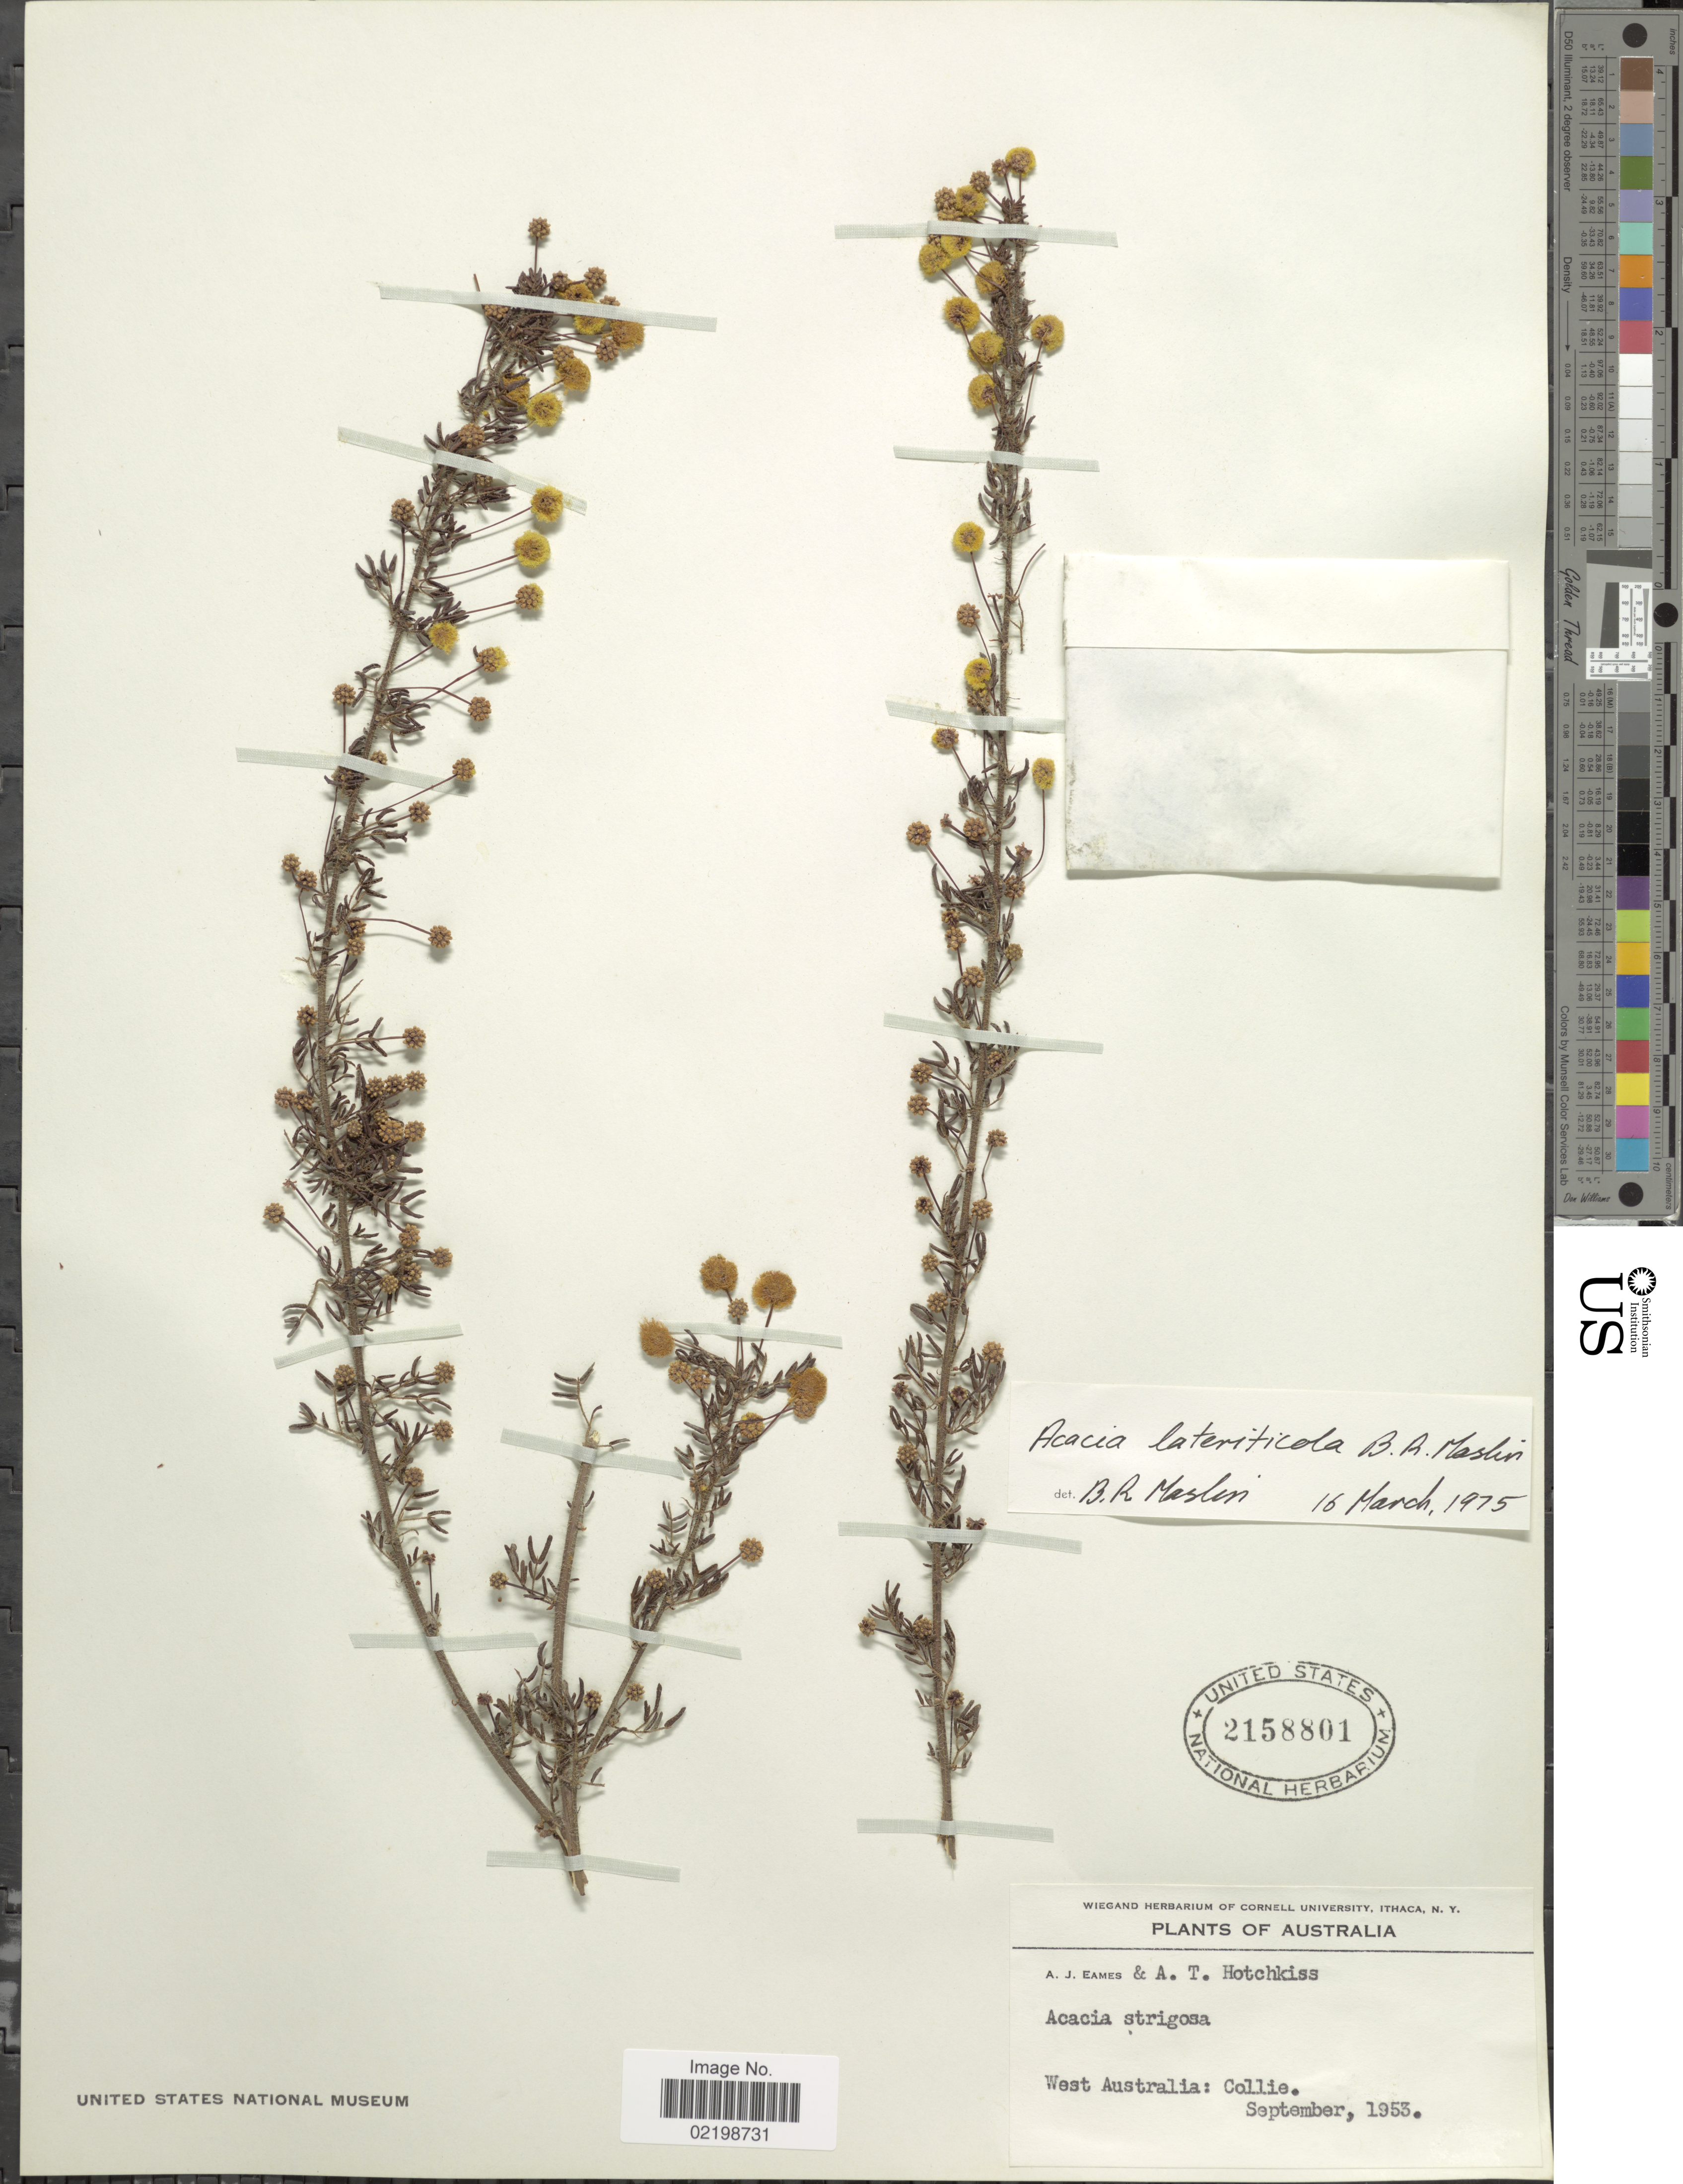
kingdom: Plantae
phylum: Tracheophyta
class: Magnoliopsida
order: Fabales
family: Fabaceae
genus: Acacia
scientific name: Acacia lateriticola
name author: Maslin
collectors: A. J. Eames & A. Hotchkiss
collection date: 1953-09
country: Australia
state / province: Western Australia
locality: West Australia: Collie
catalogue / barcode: US 2158801